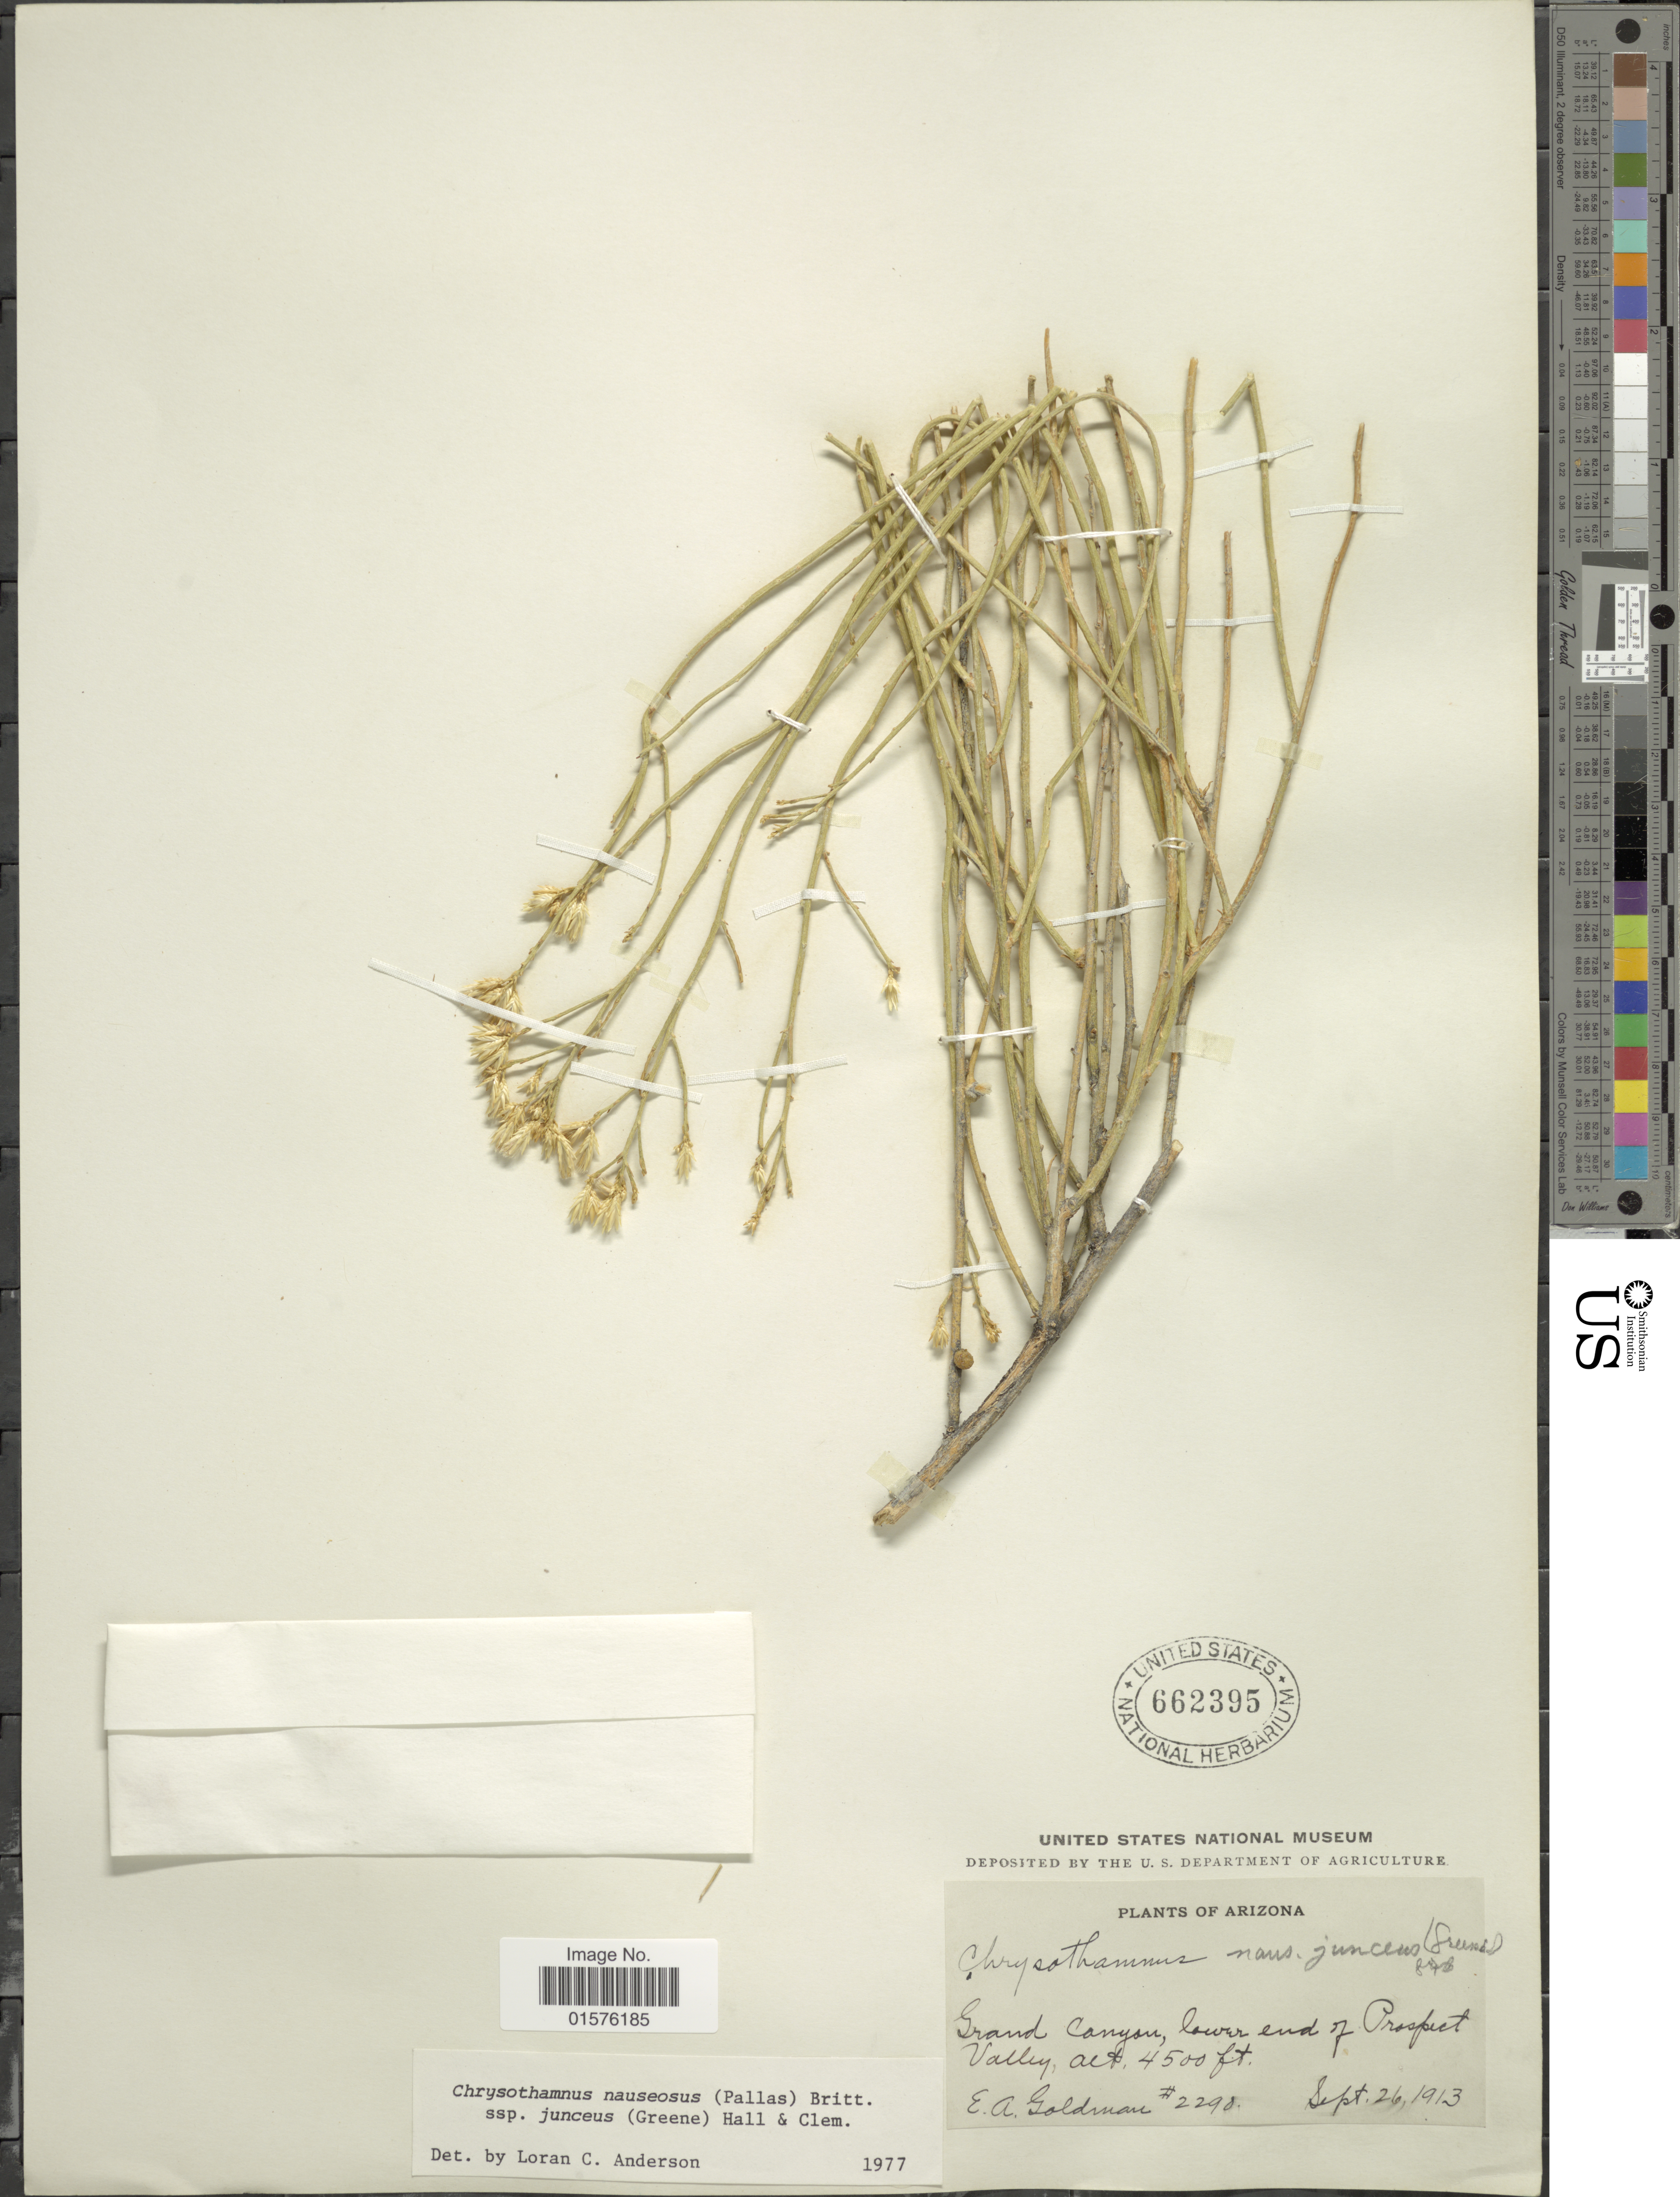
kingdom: Plantae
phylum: Tracheophyta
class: Magnoliopsida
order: Asterales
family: Asteraceae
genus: Ericameria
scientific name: Ericameria nauseosa var. juncea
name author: (S.W. Greene) G.L. Nesom & G.I. Baird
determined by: Urbatsch, Lowell E., Curator (LSU), Louisiana State University (UNITED STATES)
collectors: E. A. Goldman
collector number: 2298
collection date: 1913-09-26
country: United States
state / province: Arizona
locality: Grand Canyon, lower end of Prospect Valley.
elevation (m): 1372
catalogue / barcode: US 662395